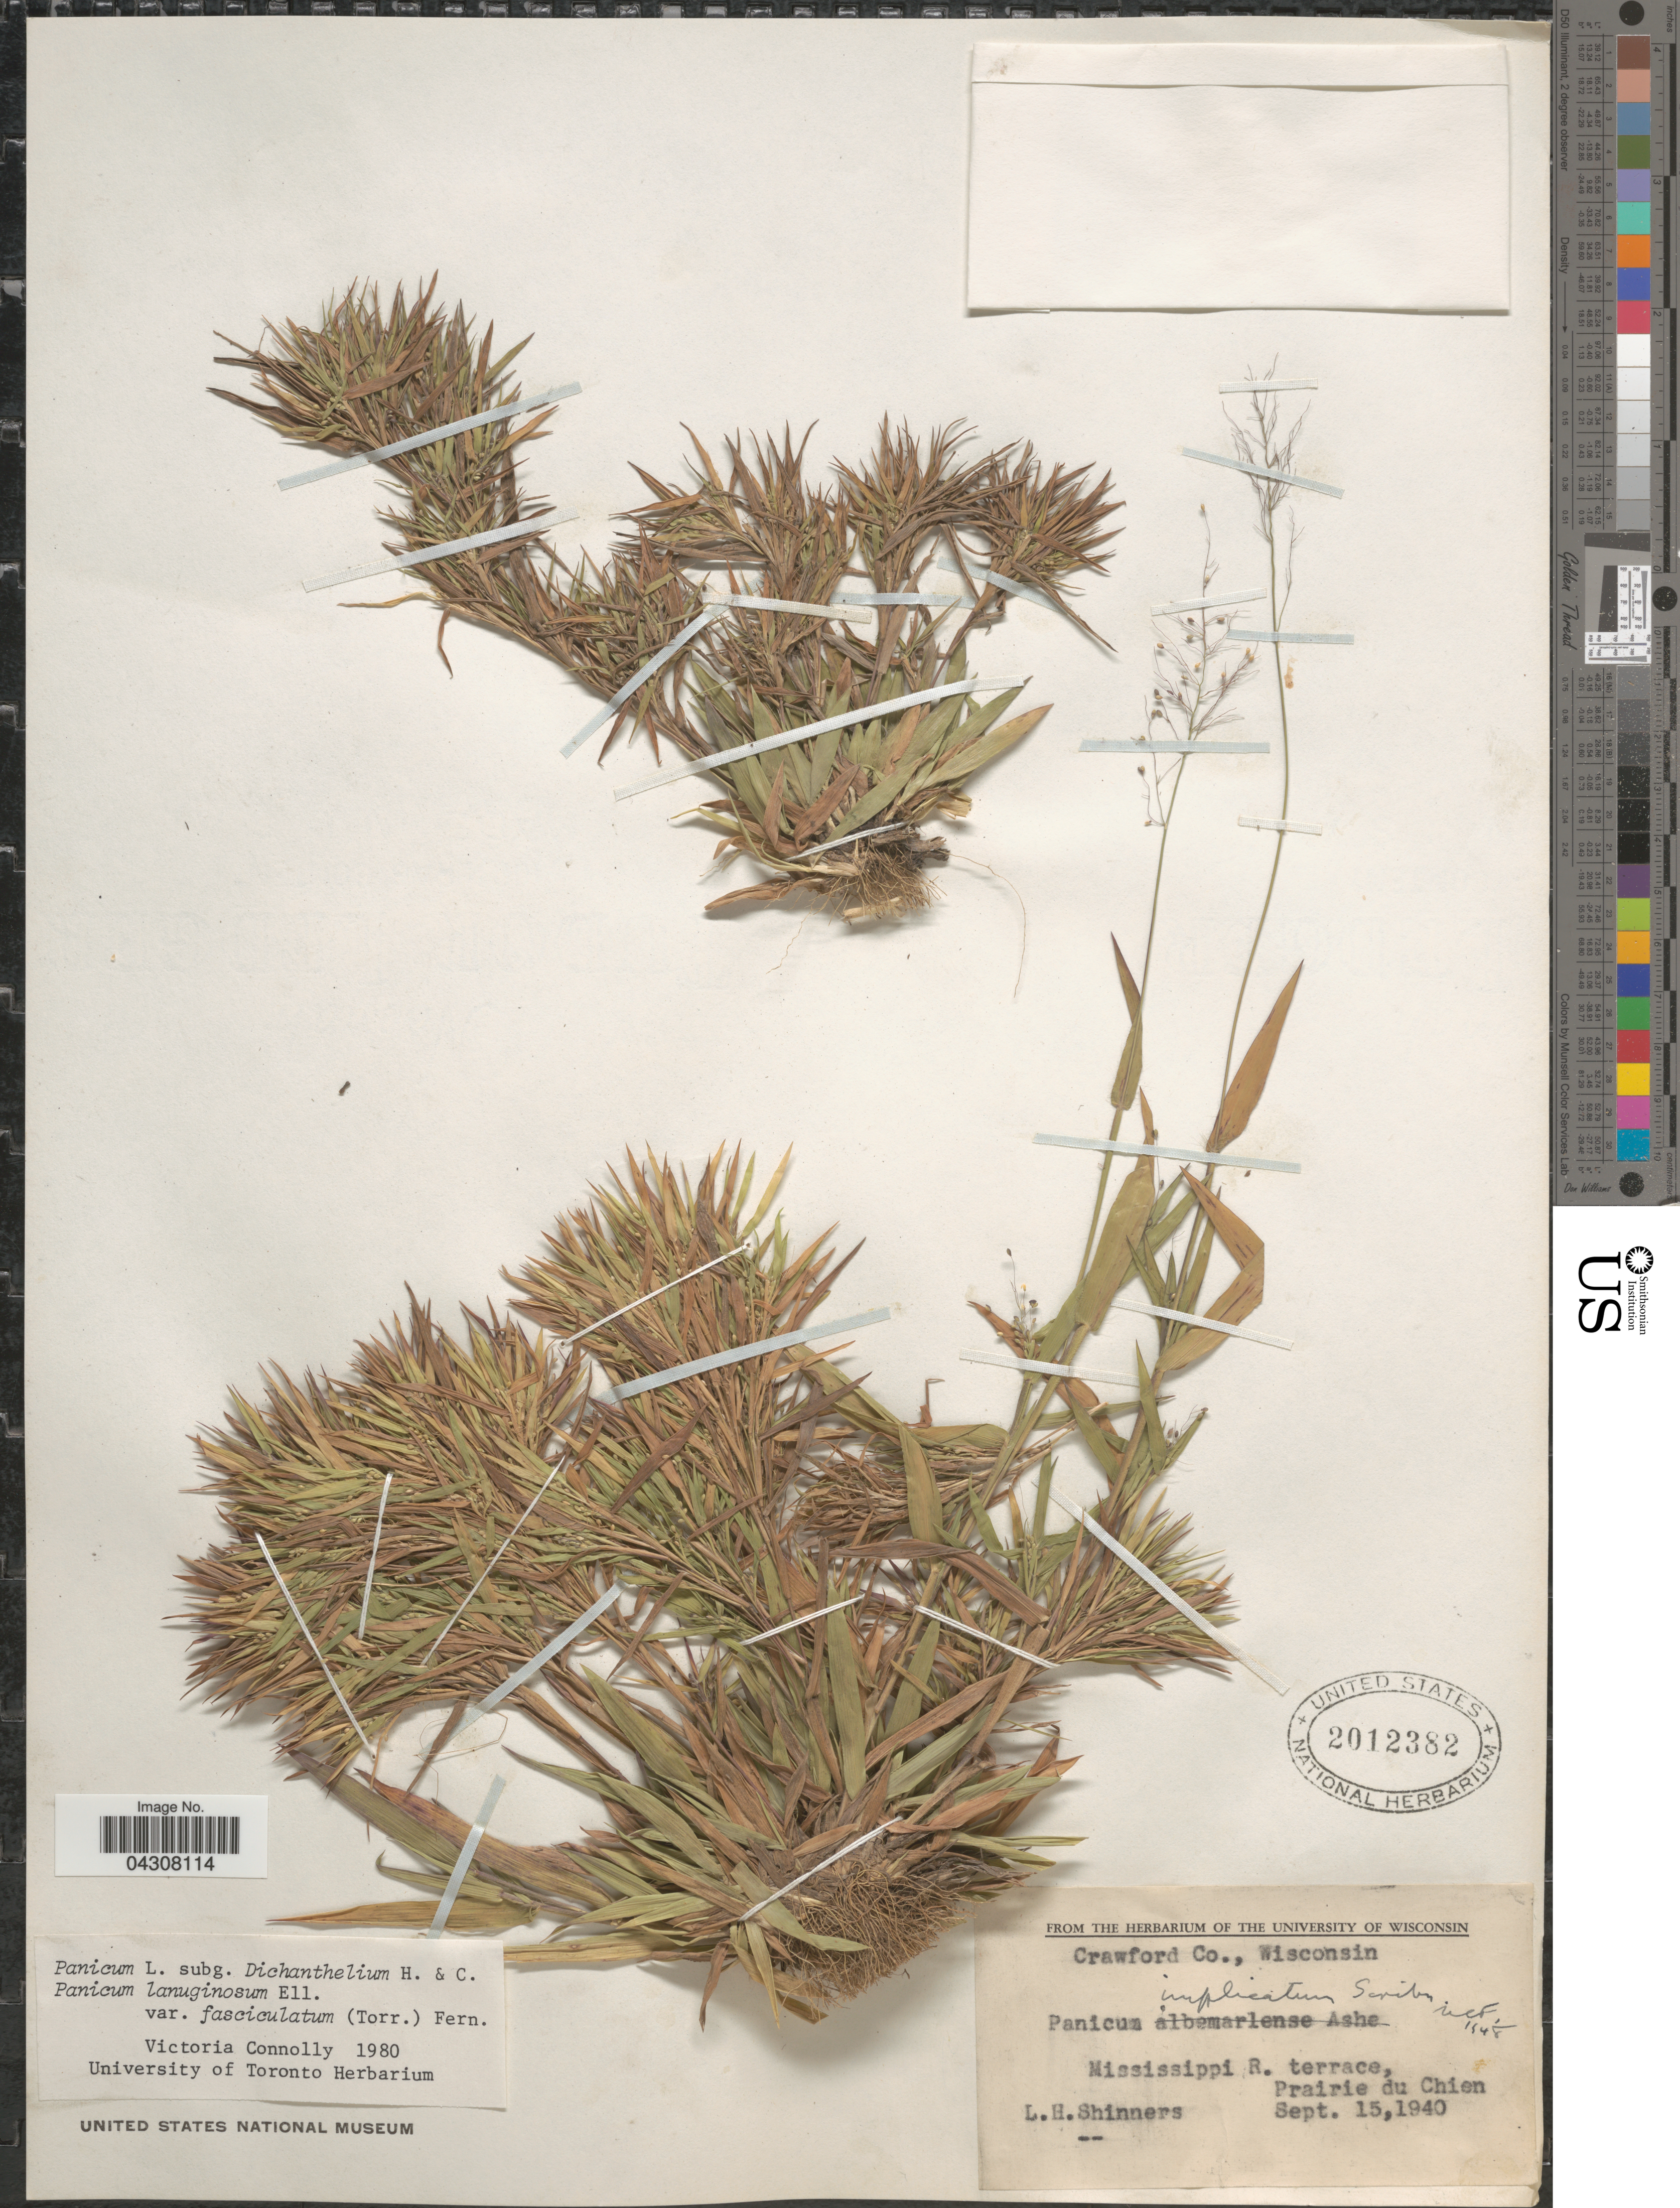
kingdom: Plantae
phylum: Tracheophyta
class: Liliopsida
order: Poales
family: Poaceae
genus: Dichanthelium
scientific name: Dichanthelium acuminatum var. acuminatum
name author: (Sw.) Gould & C.A. Clark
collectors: L. H. Shinners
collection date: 1940-09-15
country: United States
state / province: Wisconsin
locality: Crawford Co. Mississippi R. terrace, Prairie du Chien.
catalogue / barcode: US 2012382